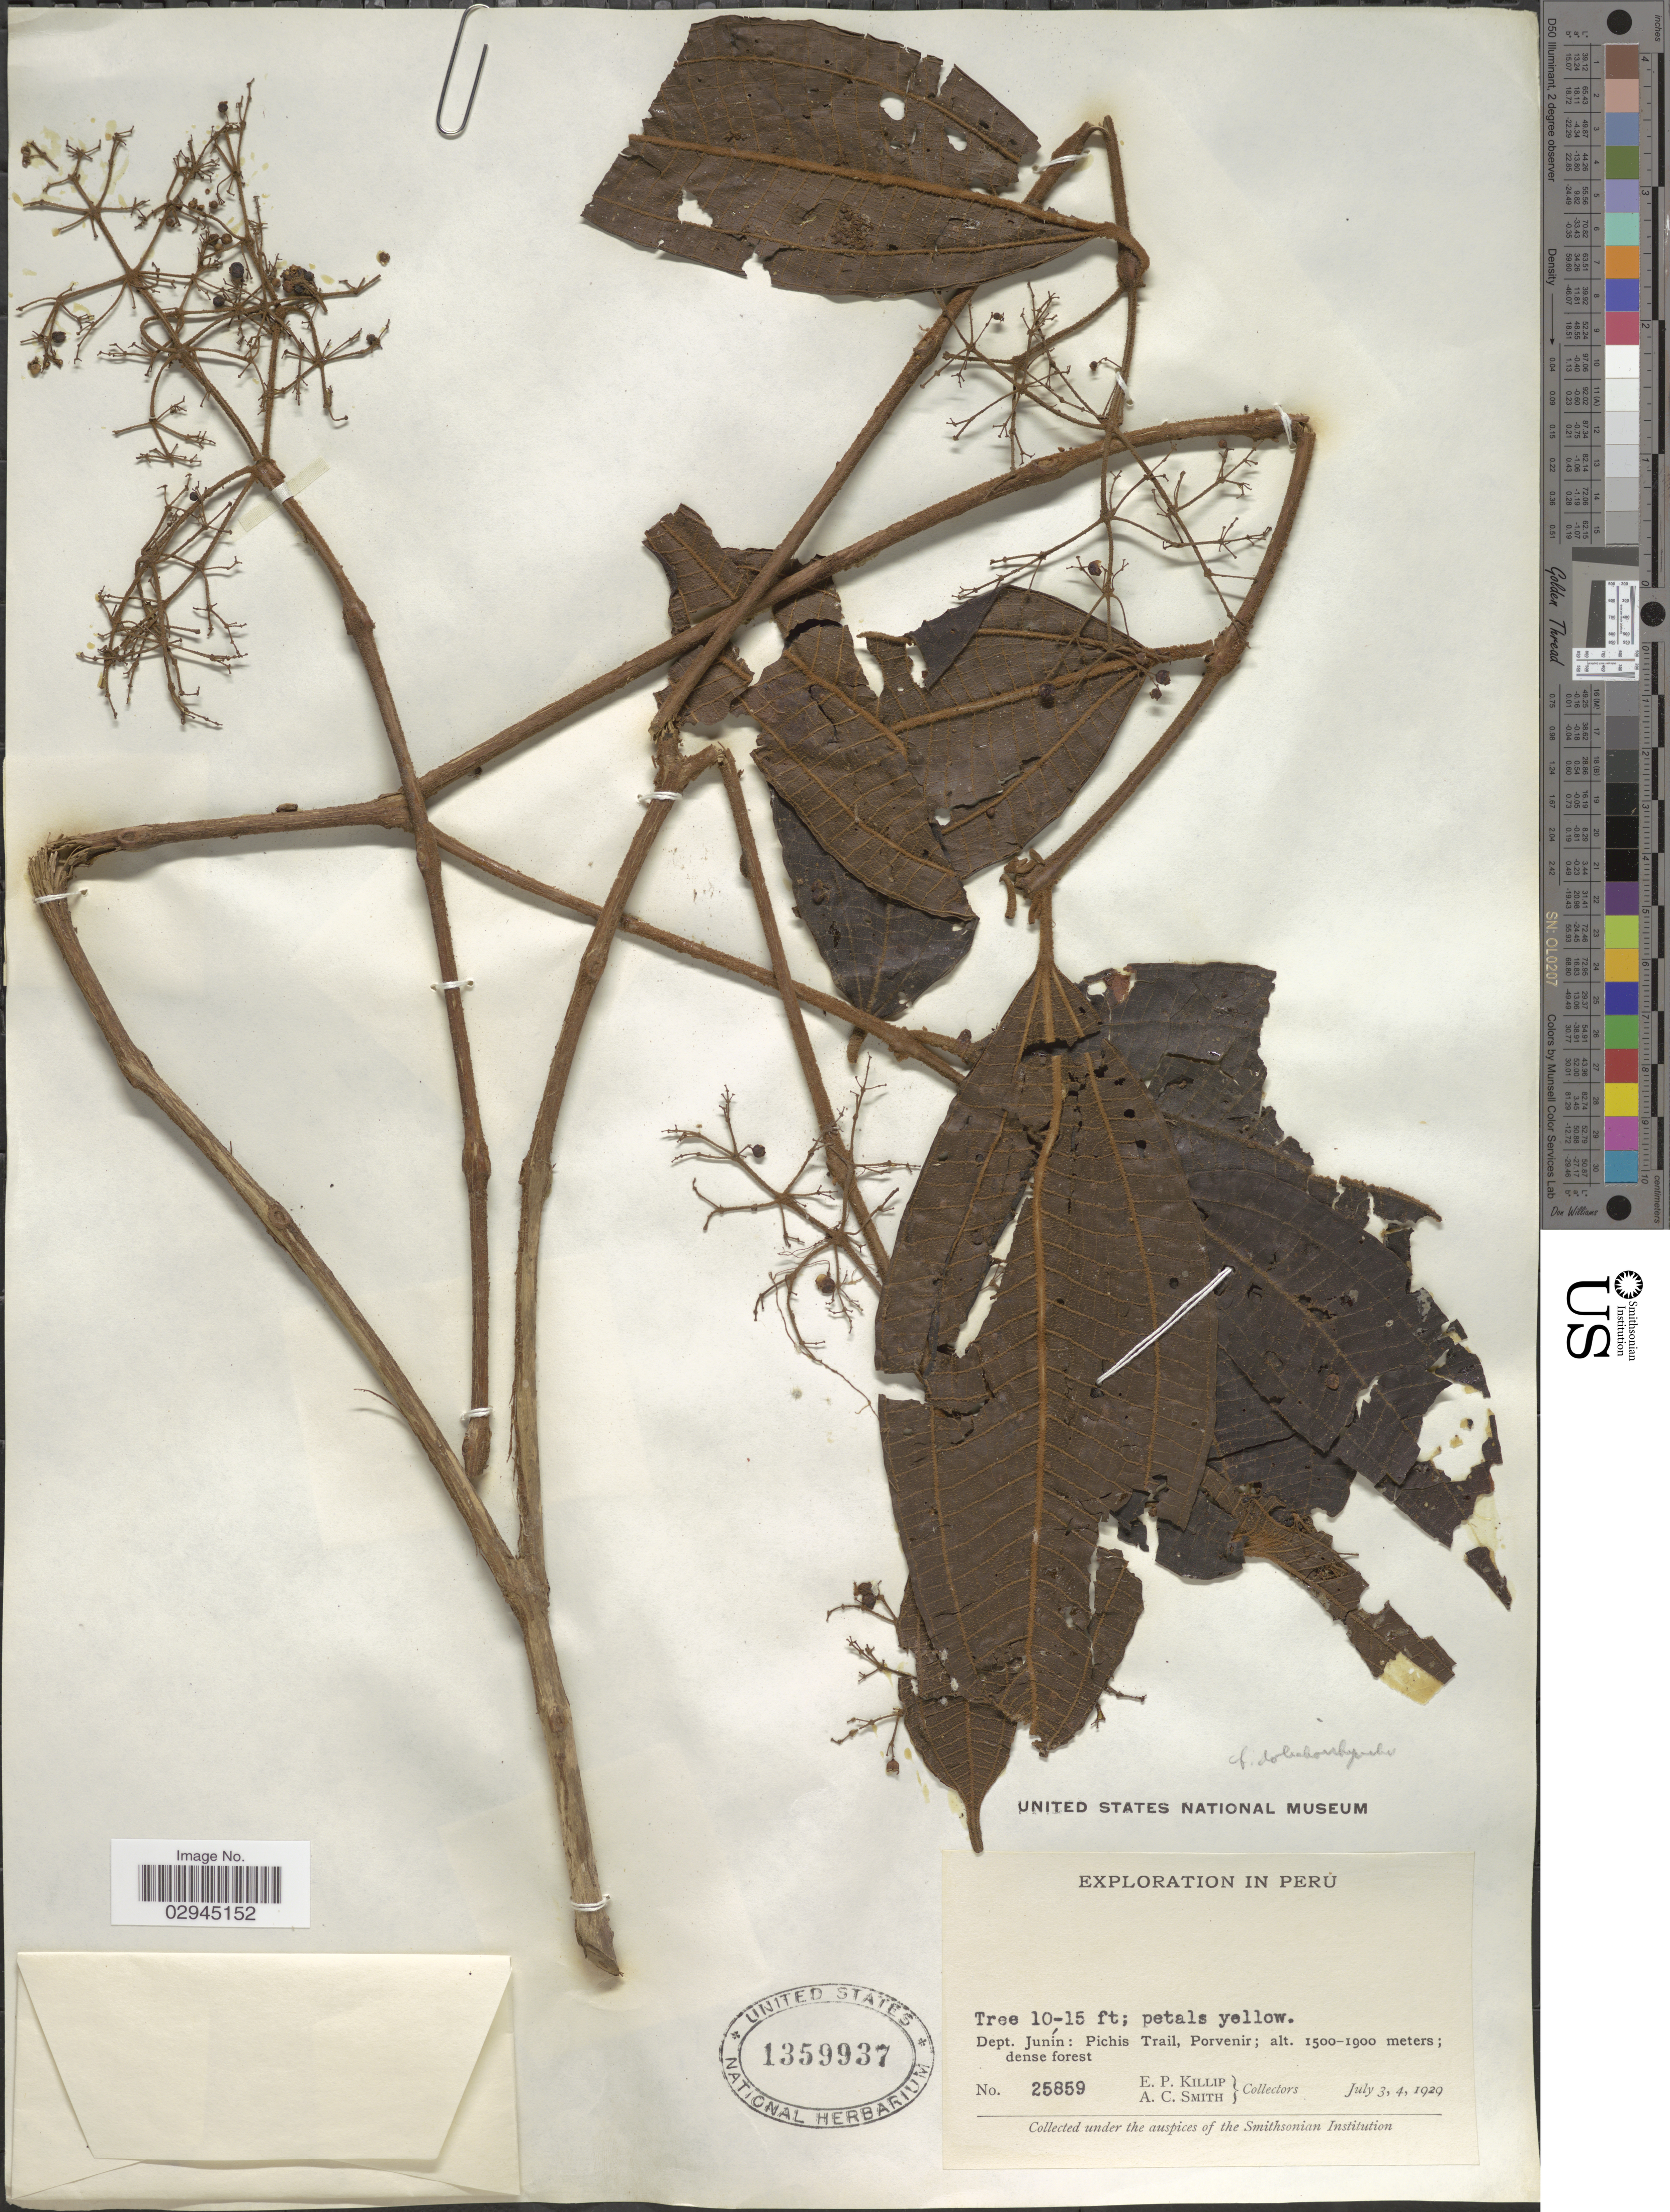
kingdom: Plantae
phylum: Tracheophyta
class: Magnoliopsida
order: Myrtales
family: Melastomataceae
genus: Miconia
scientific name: Miconia sp.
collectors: E. P. Killip & A. C. Smith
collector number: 25859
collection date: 1929-07-03/1929-07-04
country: Peru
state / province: Junín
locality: Dept. Junín: Pichis Trail, Porvenir.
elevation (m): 1500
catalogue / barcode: US 1359937